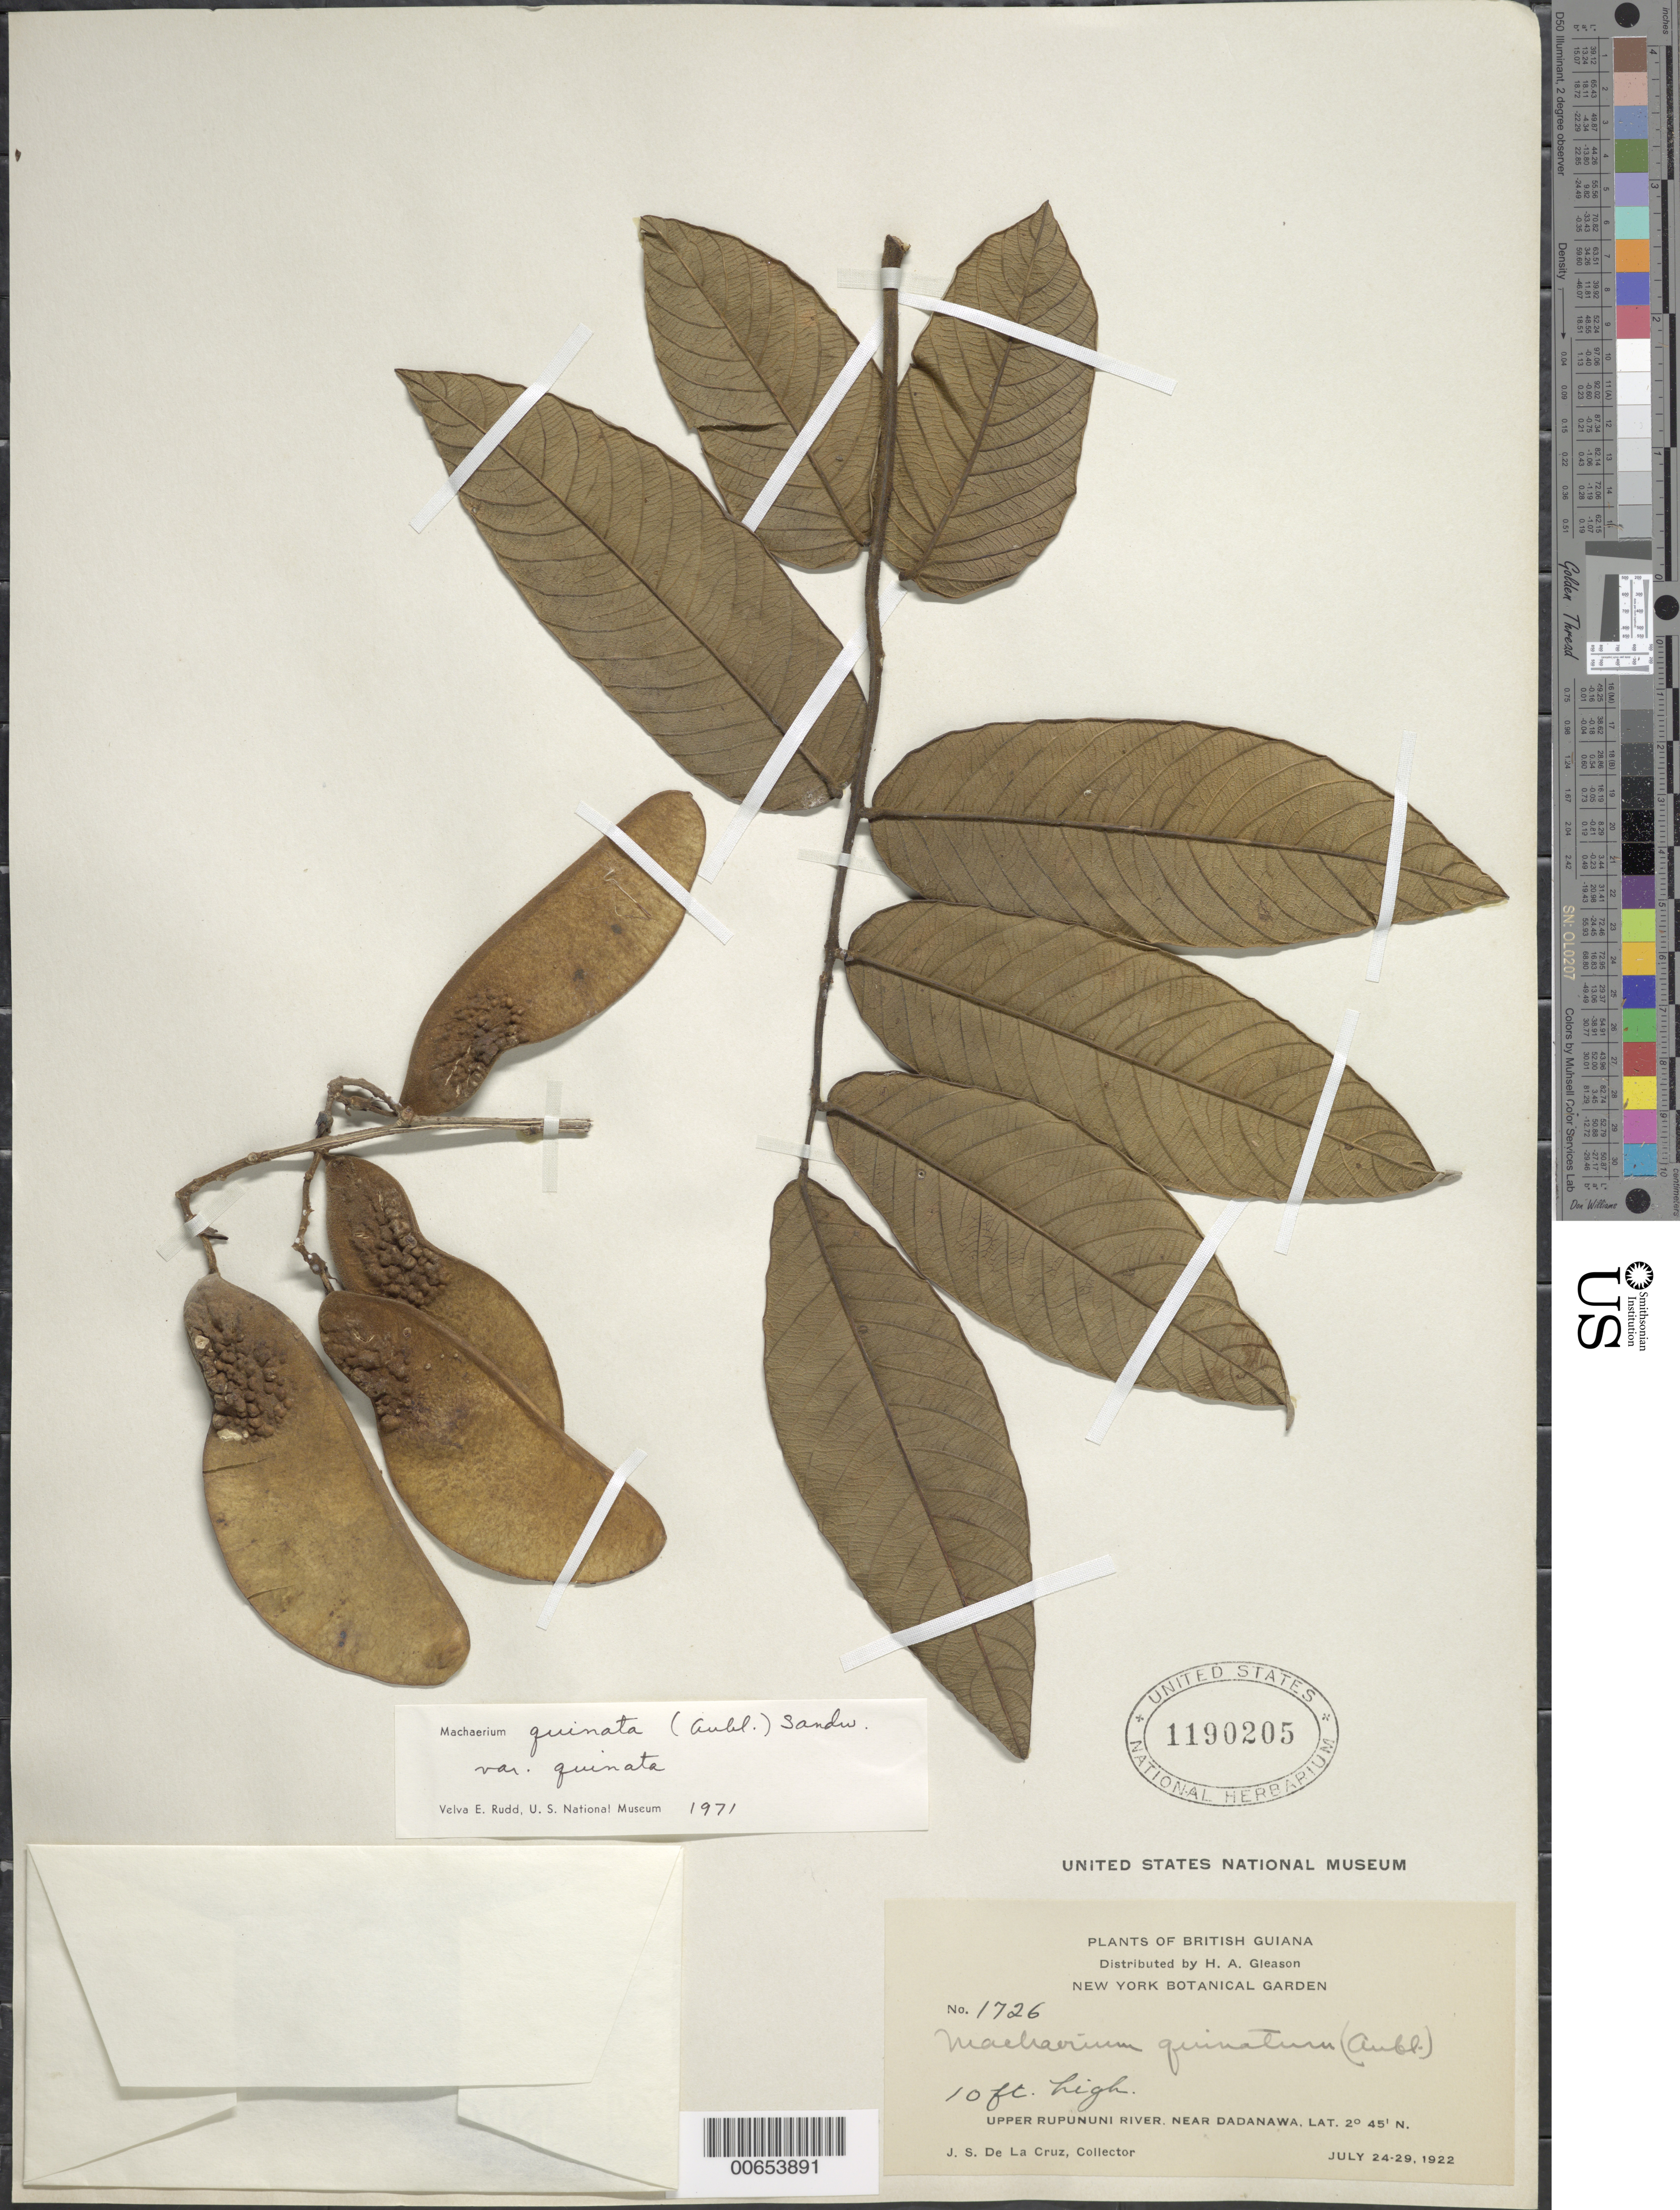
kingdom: Plantae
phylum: Tracheophyta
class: Magnoliopsida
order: Fabales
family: Fabaceae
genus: Machaerium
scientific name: Machaerium quinatum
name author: (Aubl.) Sandwith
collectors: J. S. de la Cruz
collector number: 1726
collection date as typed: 24-Jul-22 to 29-Jul-22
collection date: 1922-07-24/1922-07-29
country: Guyana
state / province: U. Takutu-U. Essequibo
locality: Dadanawa, near, upper Rupununi R.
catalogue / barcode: US 1190205